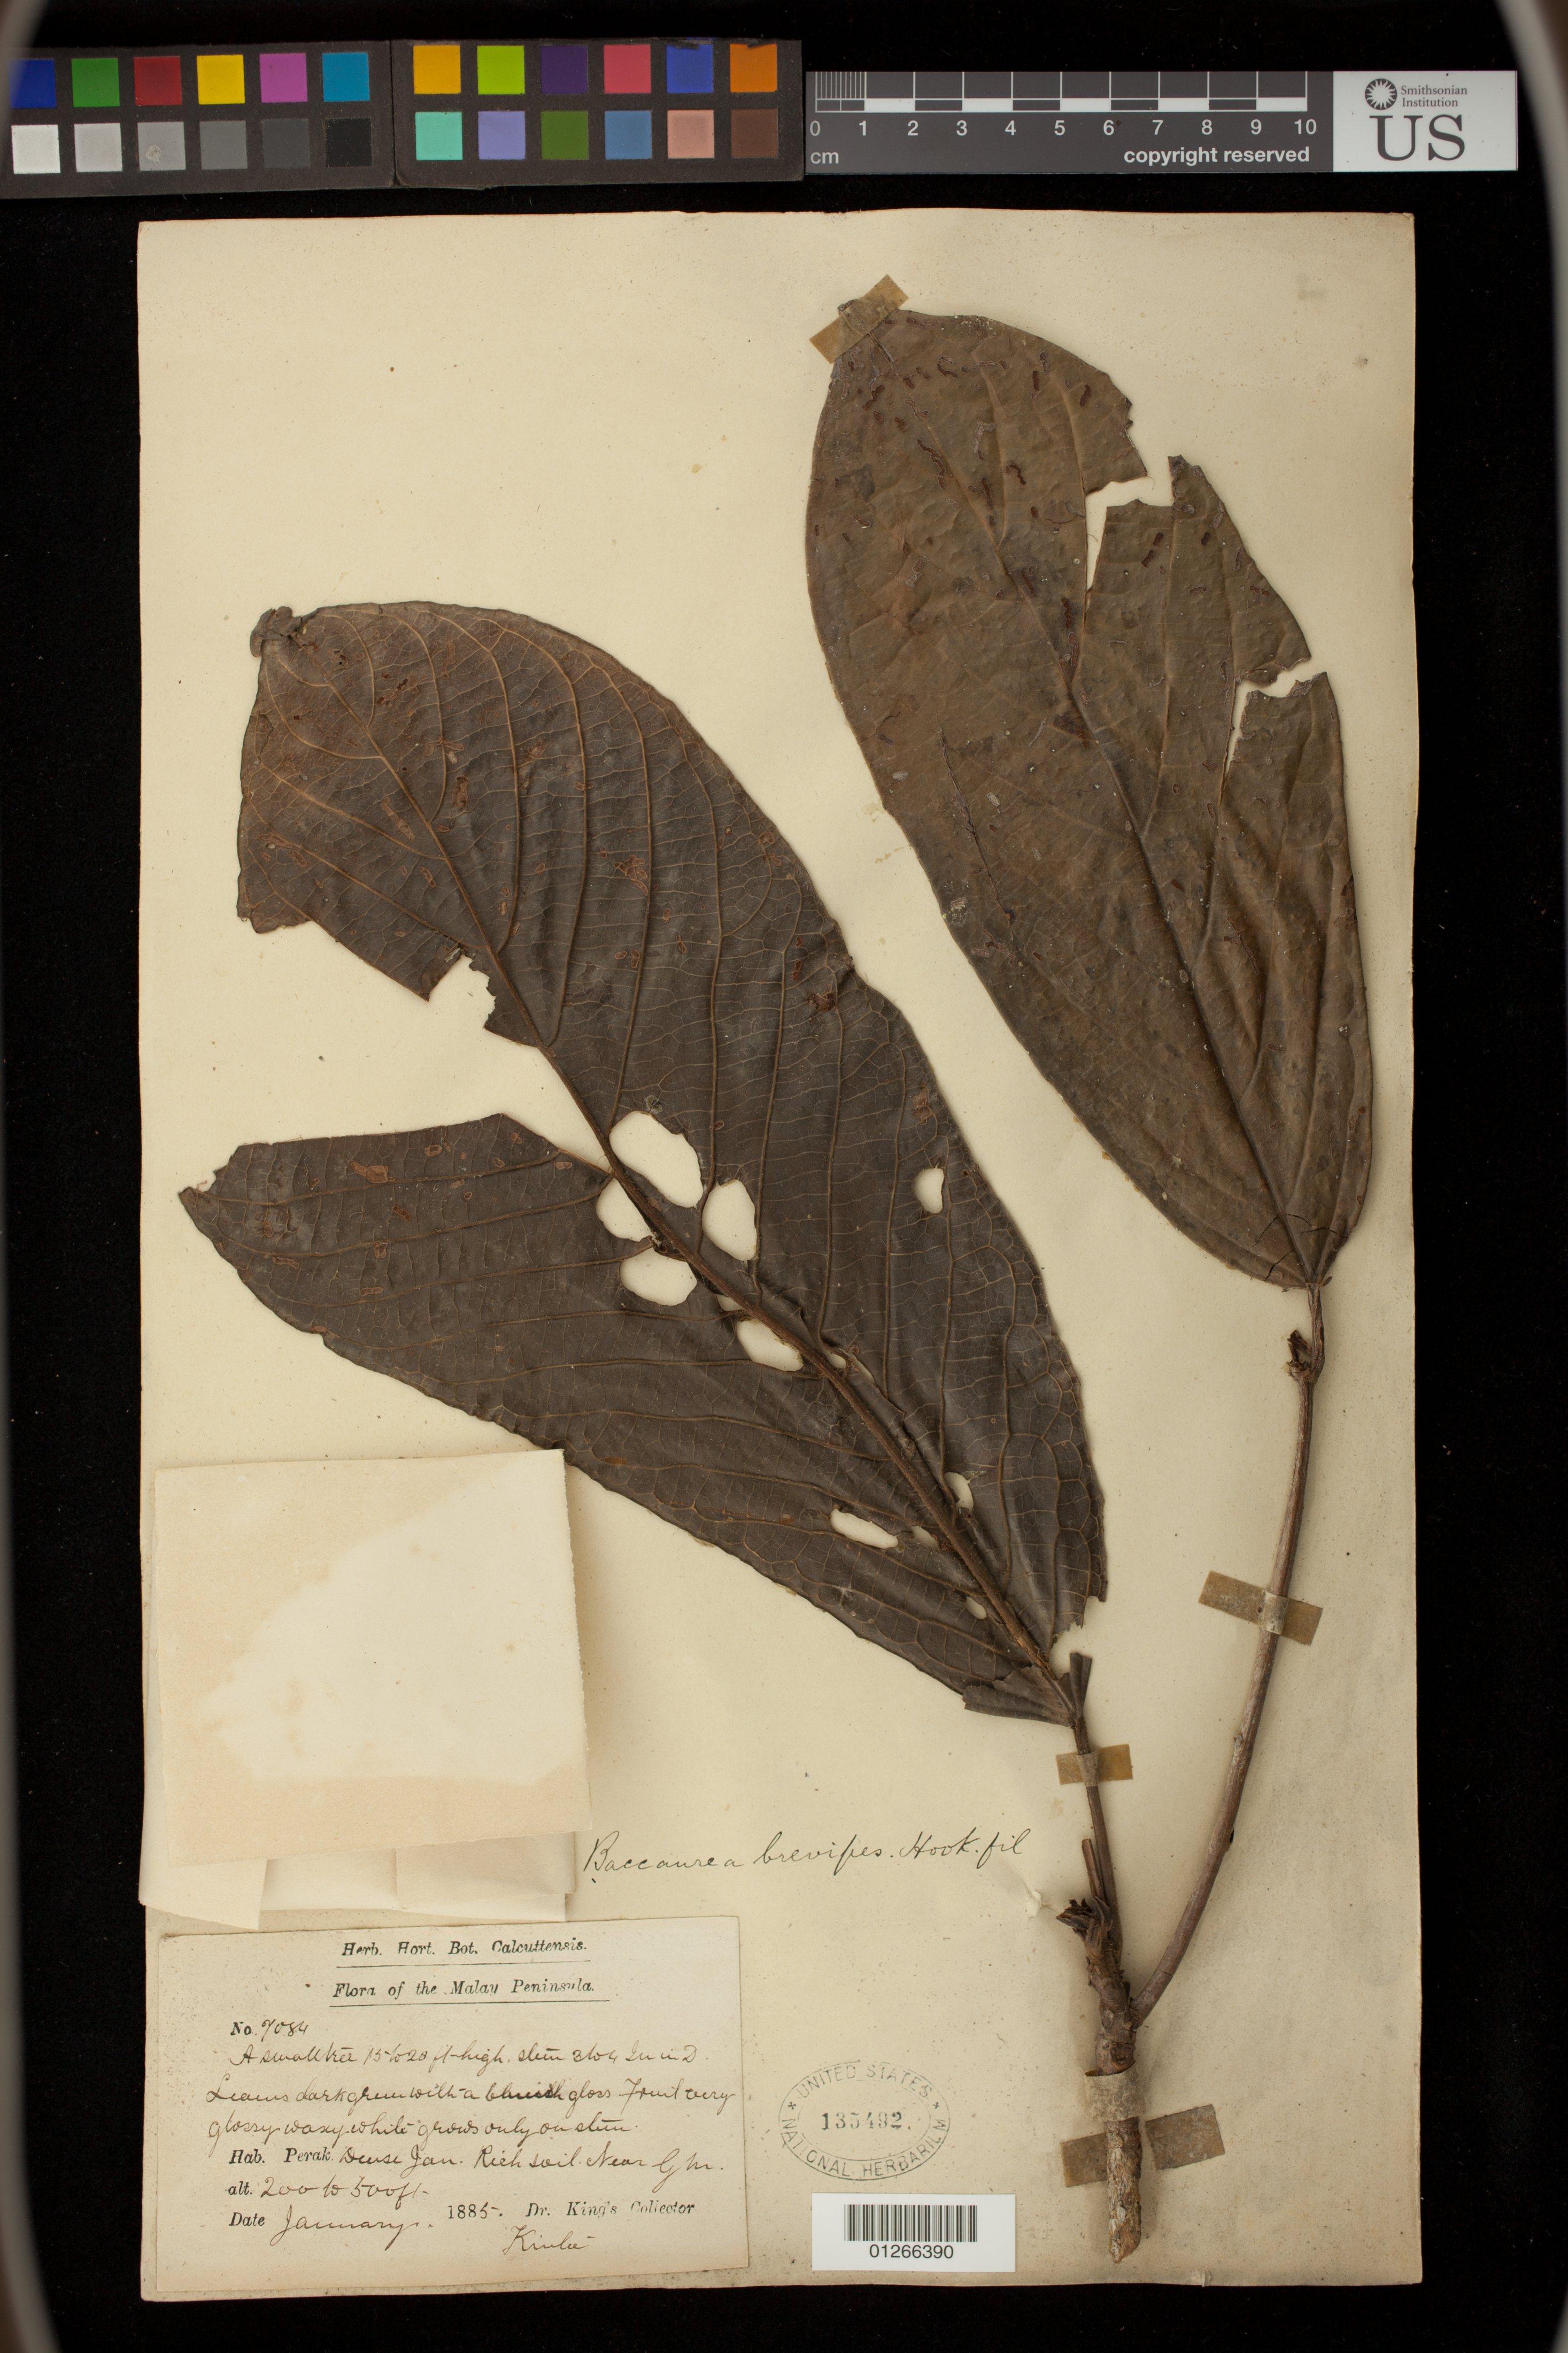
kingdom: Plantae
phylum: Tracheophyta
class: Magnoliopsida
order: Malpighiales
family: Phyllanthaceae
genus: Baccaurea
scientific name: Baccaurea brevipes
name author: Hook. f.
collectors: Dr. King's collector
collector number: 7084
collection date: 1885-01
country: Malaysia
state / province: Perak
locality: Perak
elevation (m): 61